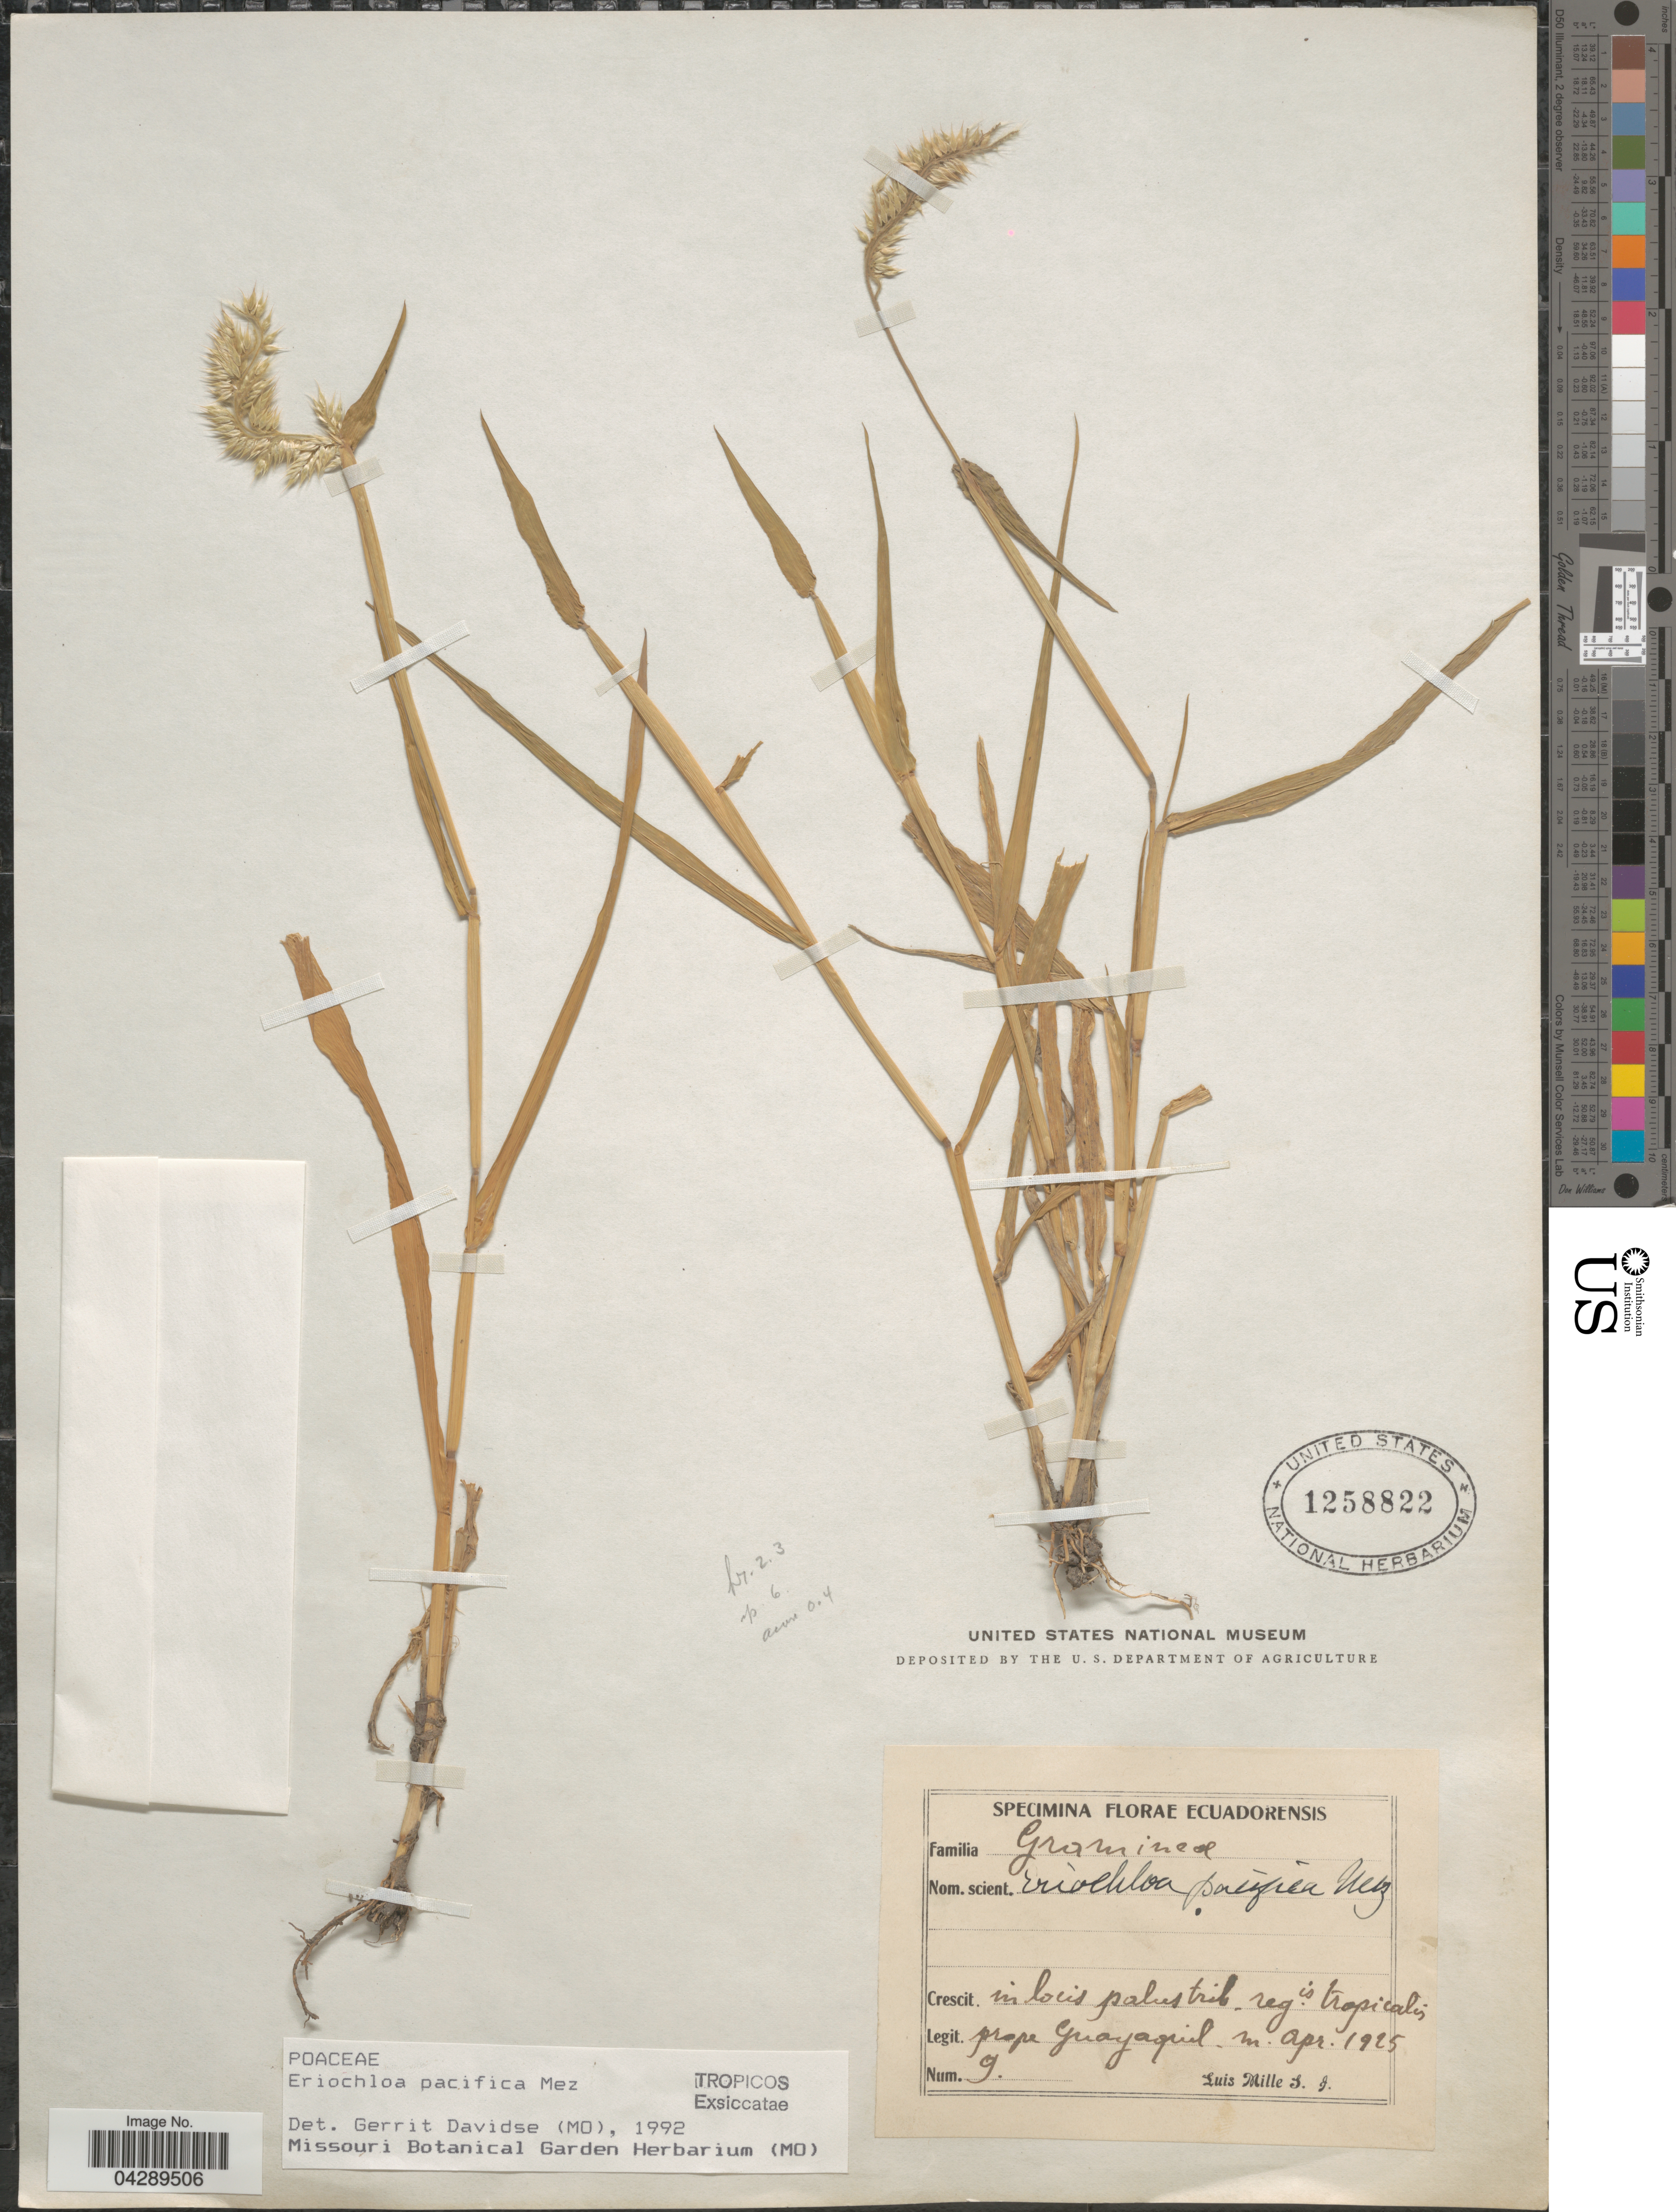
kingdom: Plantae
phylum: Tracheophyta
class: Liliopsida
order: Poales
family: Poaceae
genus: Eriochloa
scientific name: Eriochloa pacifica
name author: Mez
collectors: L. Mille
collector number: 9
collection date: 1925-04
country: Ecuador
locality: In locis palustris, reg. is tropicalis. Prope Guayaquil.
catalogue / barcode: US 1258822